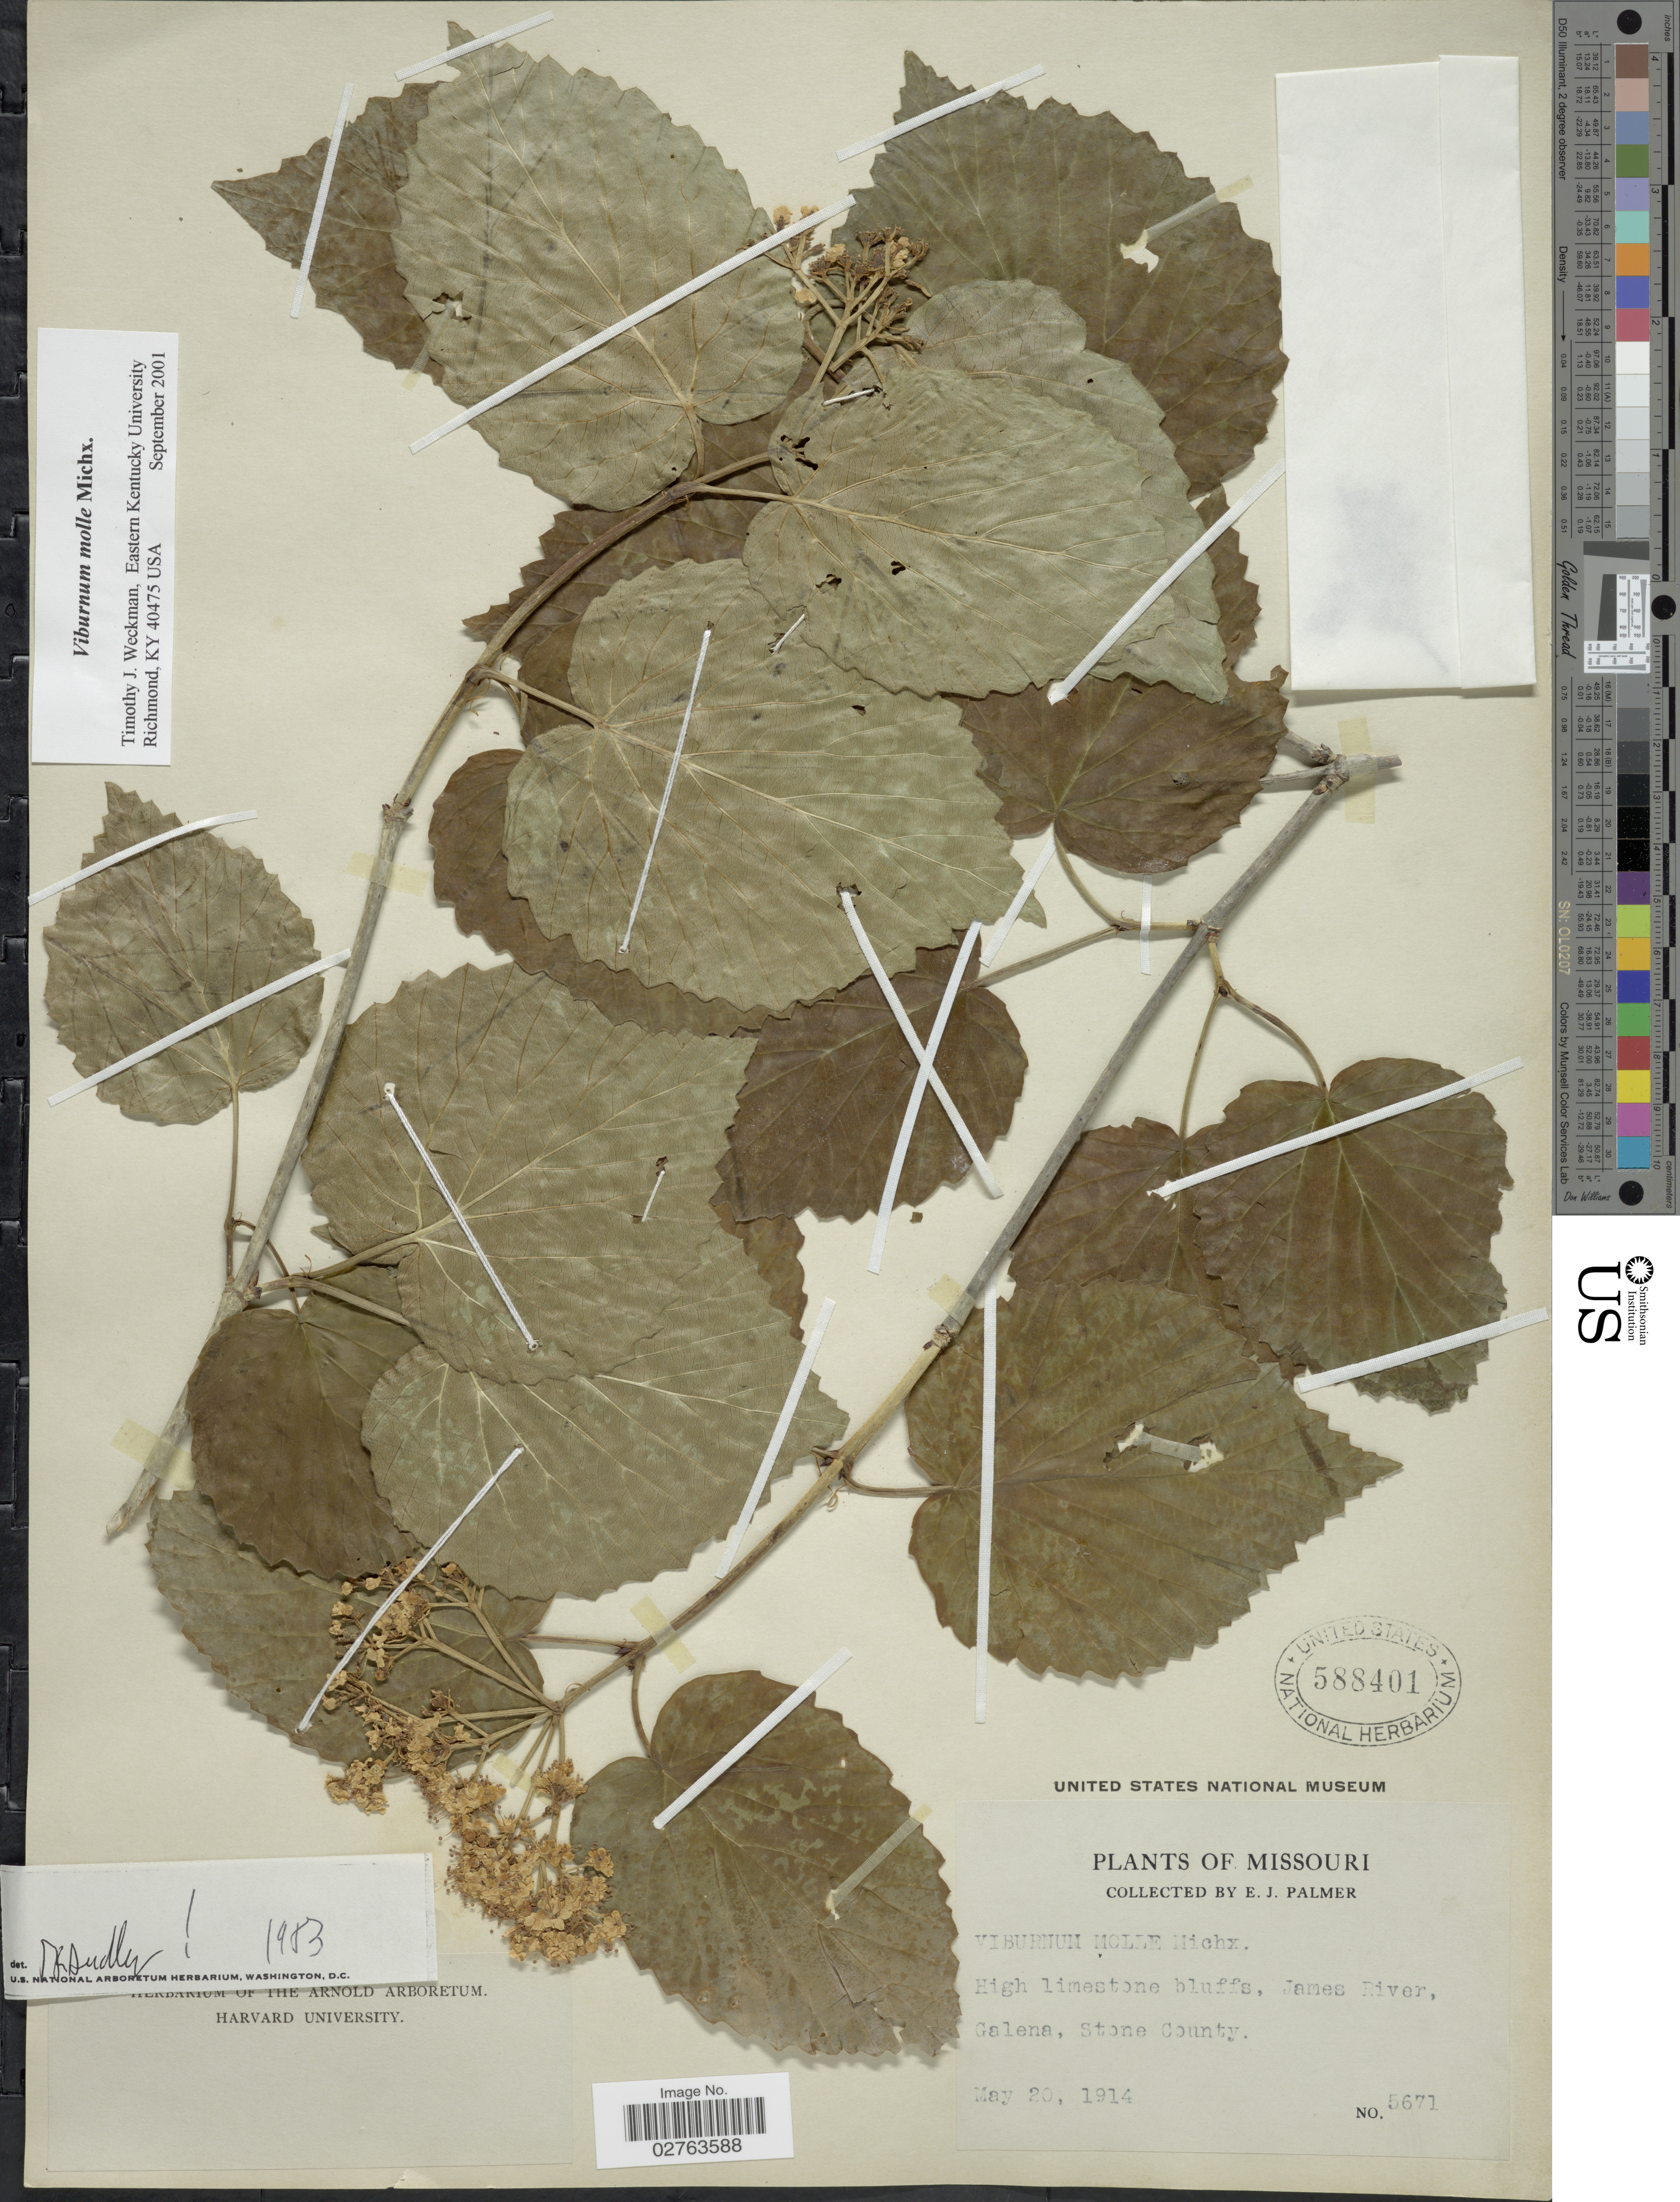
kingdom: Plantae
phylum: Tracheophyta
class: Magnoliopsida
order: Dipsacales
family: Viburnaceae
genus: Viburnum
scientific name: Viburnum molle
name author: Michx.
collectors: E. J. Palmer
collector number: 5671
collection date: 1914-05-20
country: United States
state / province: Missouri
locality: High limestone bluffs, James River, Galena, Stone County.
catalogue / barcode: US 588401